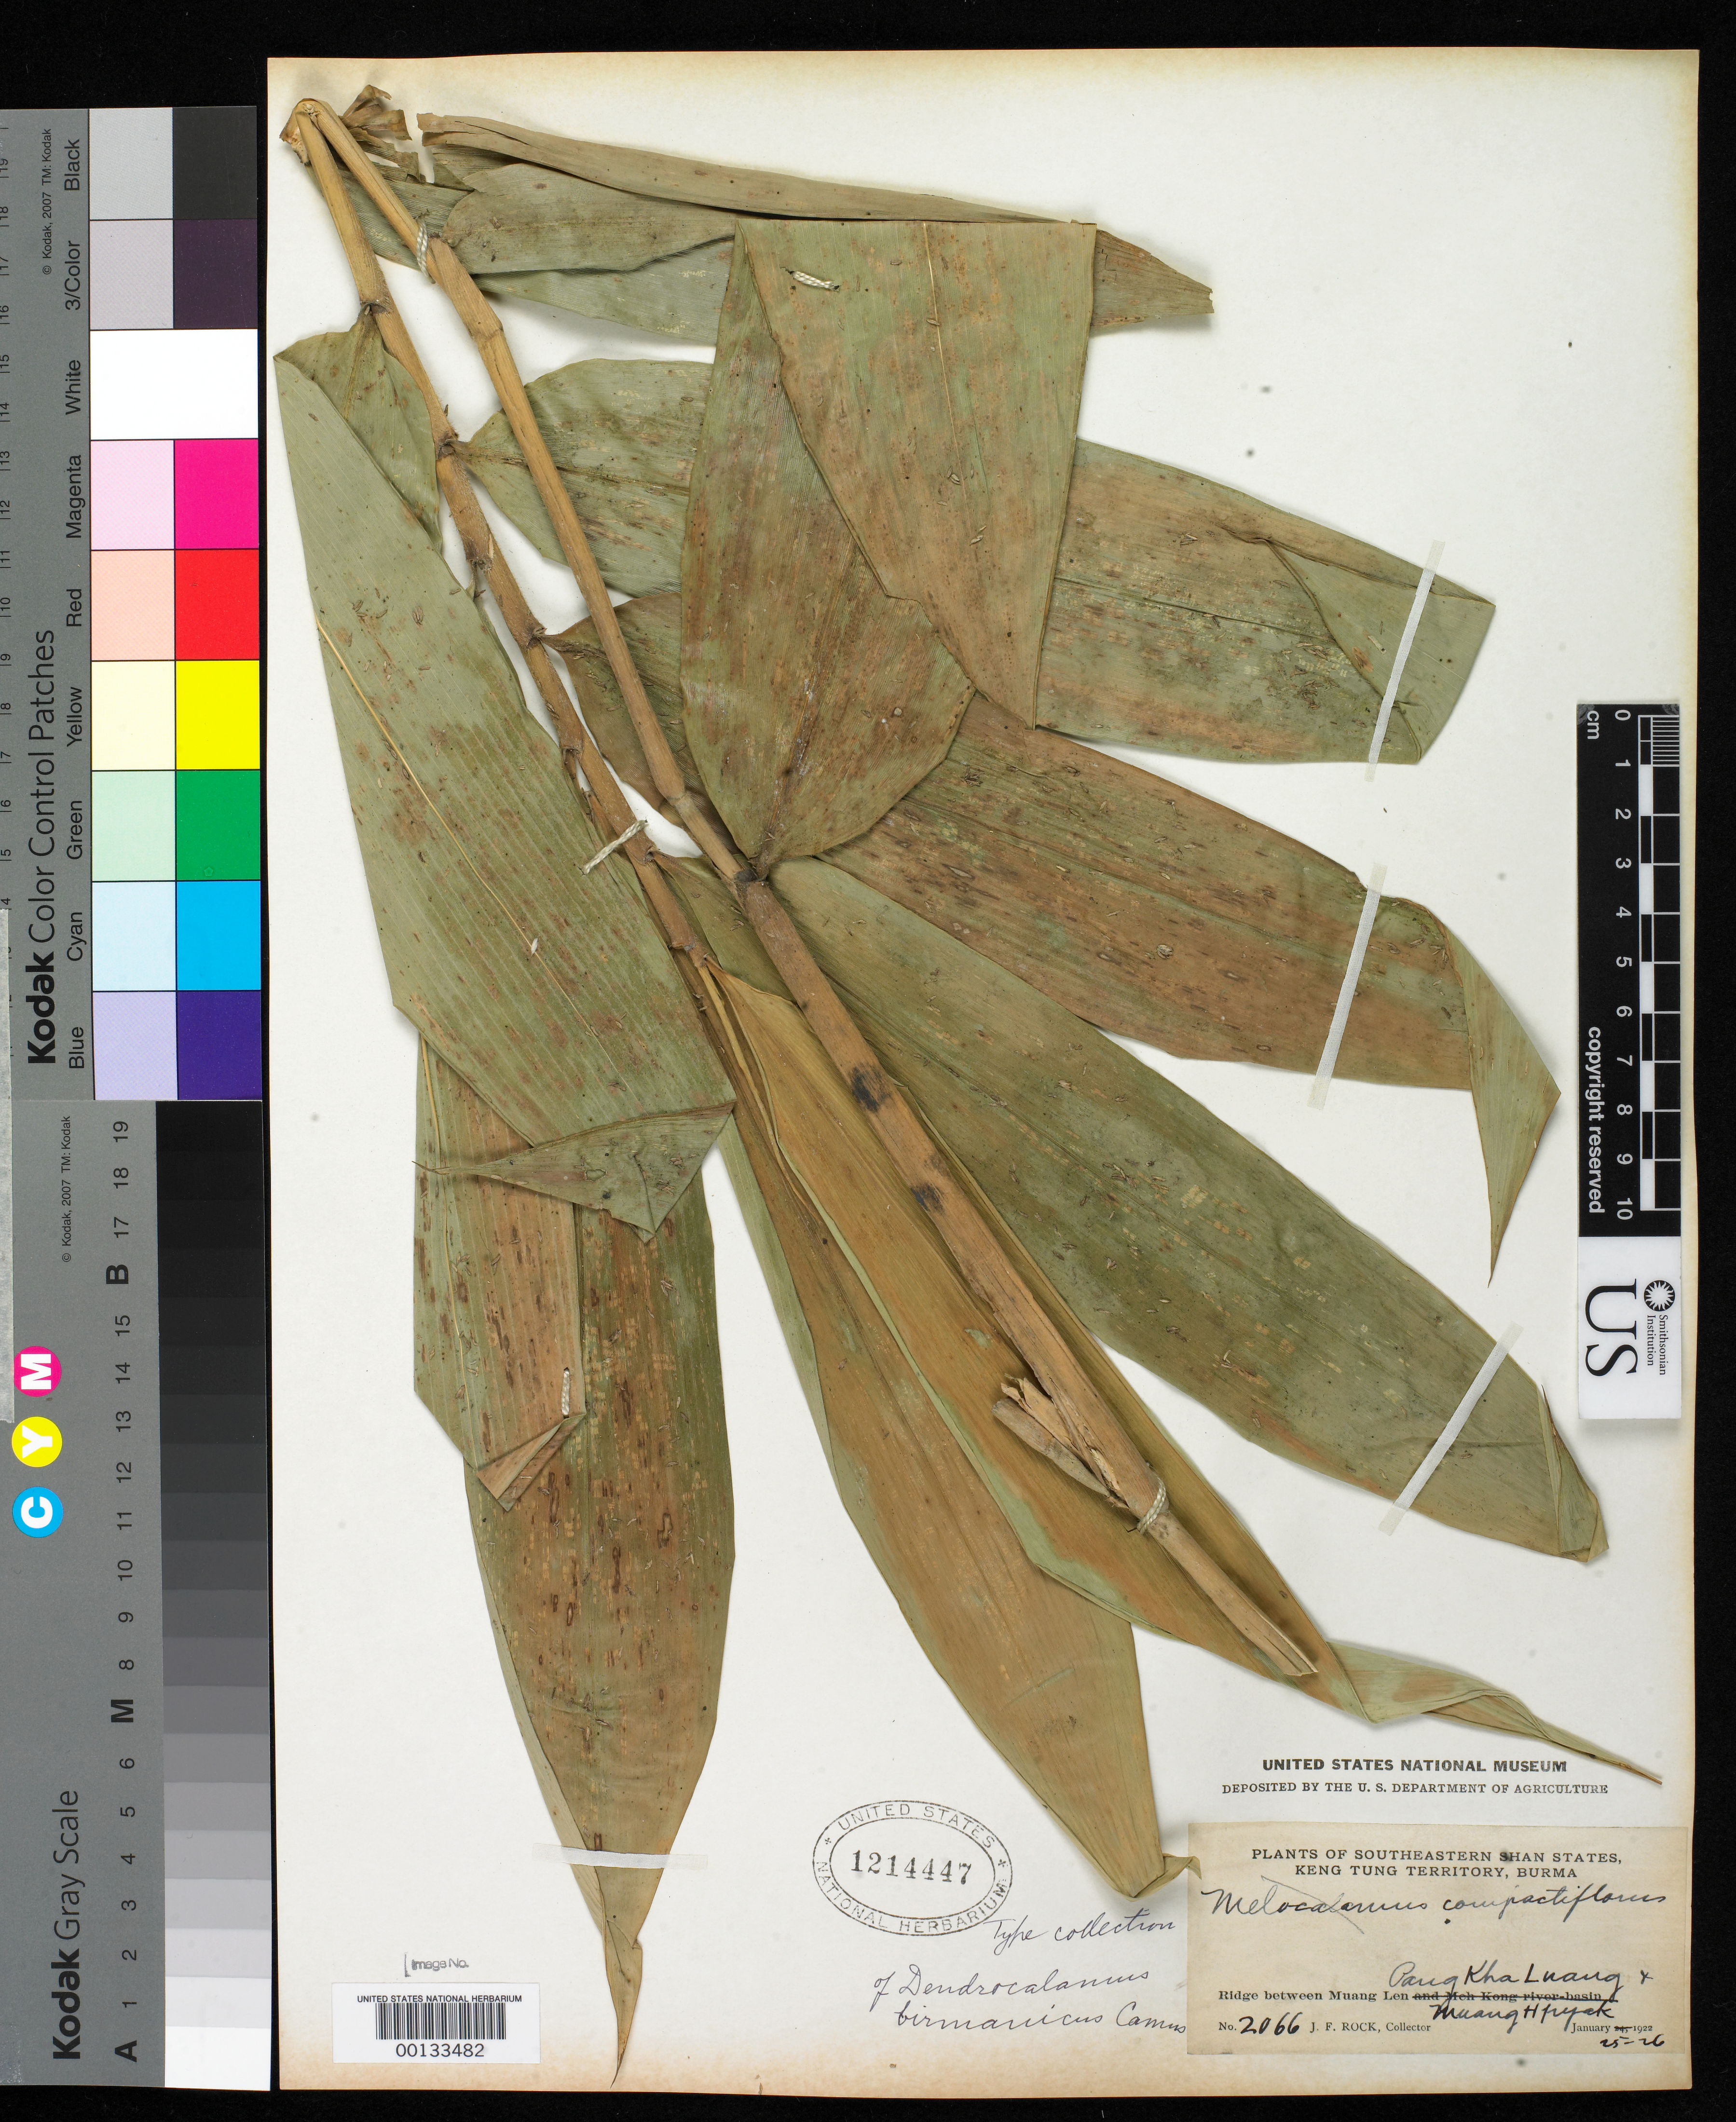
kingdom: Plantae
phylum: Tracheophyta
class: Liliopsida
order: Poales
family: Poaceae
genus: Dendrocalamus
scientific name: Dendrocalamus birmanicus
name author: A. Camus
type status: Type Fragment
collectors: J. F. Rock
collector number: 2066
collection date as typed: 25 Jan 1922 to 26 Jan 1922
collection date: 1922-01-25/1922-01-26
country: Myanmar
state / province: Shan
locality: Between Muang Len, Pang Kha Luang, and Muang Hpyak.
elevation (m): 525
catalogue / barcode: US 1214447